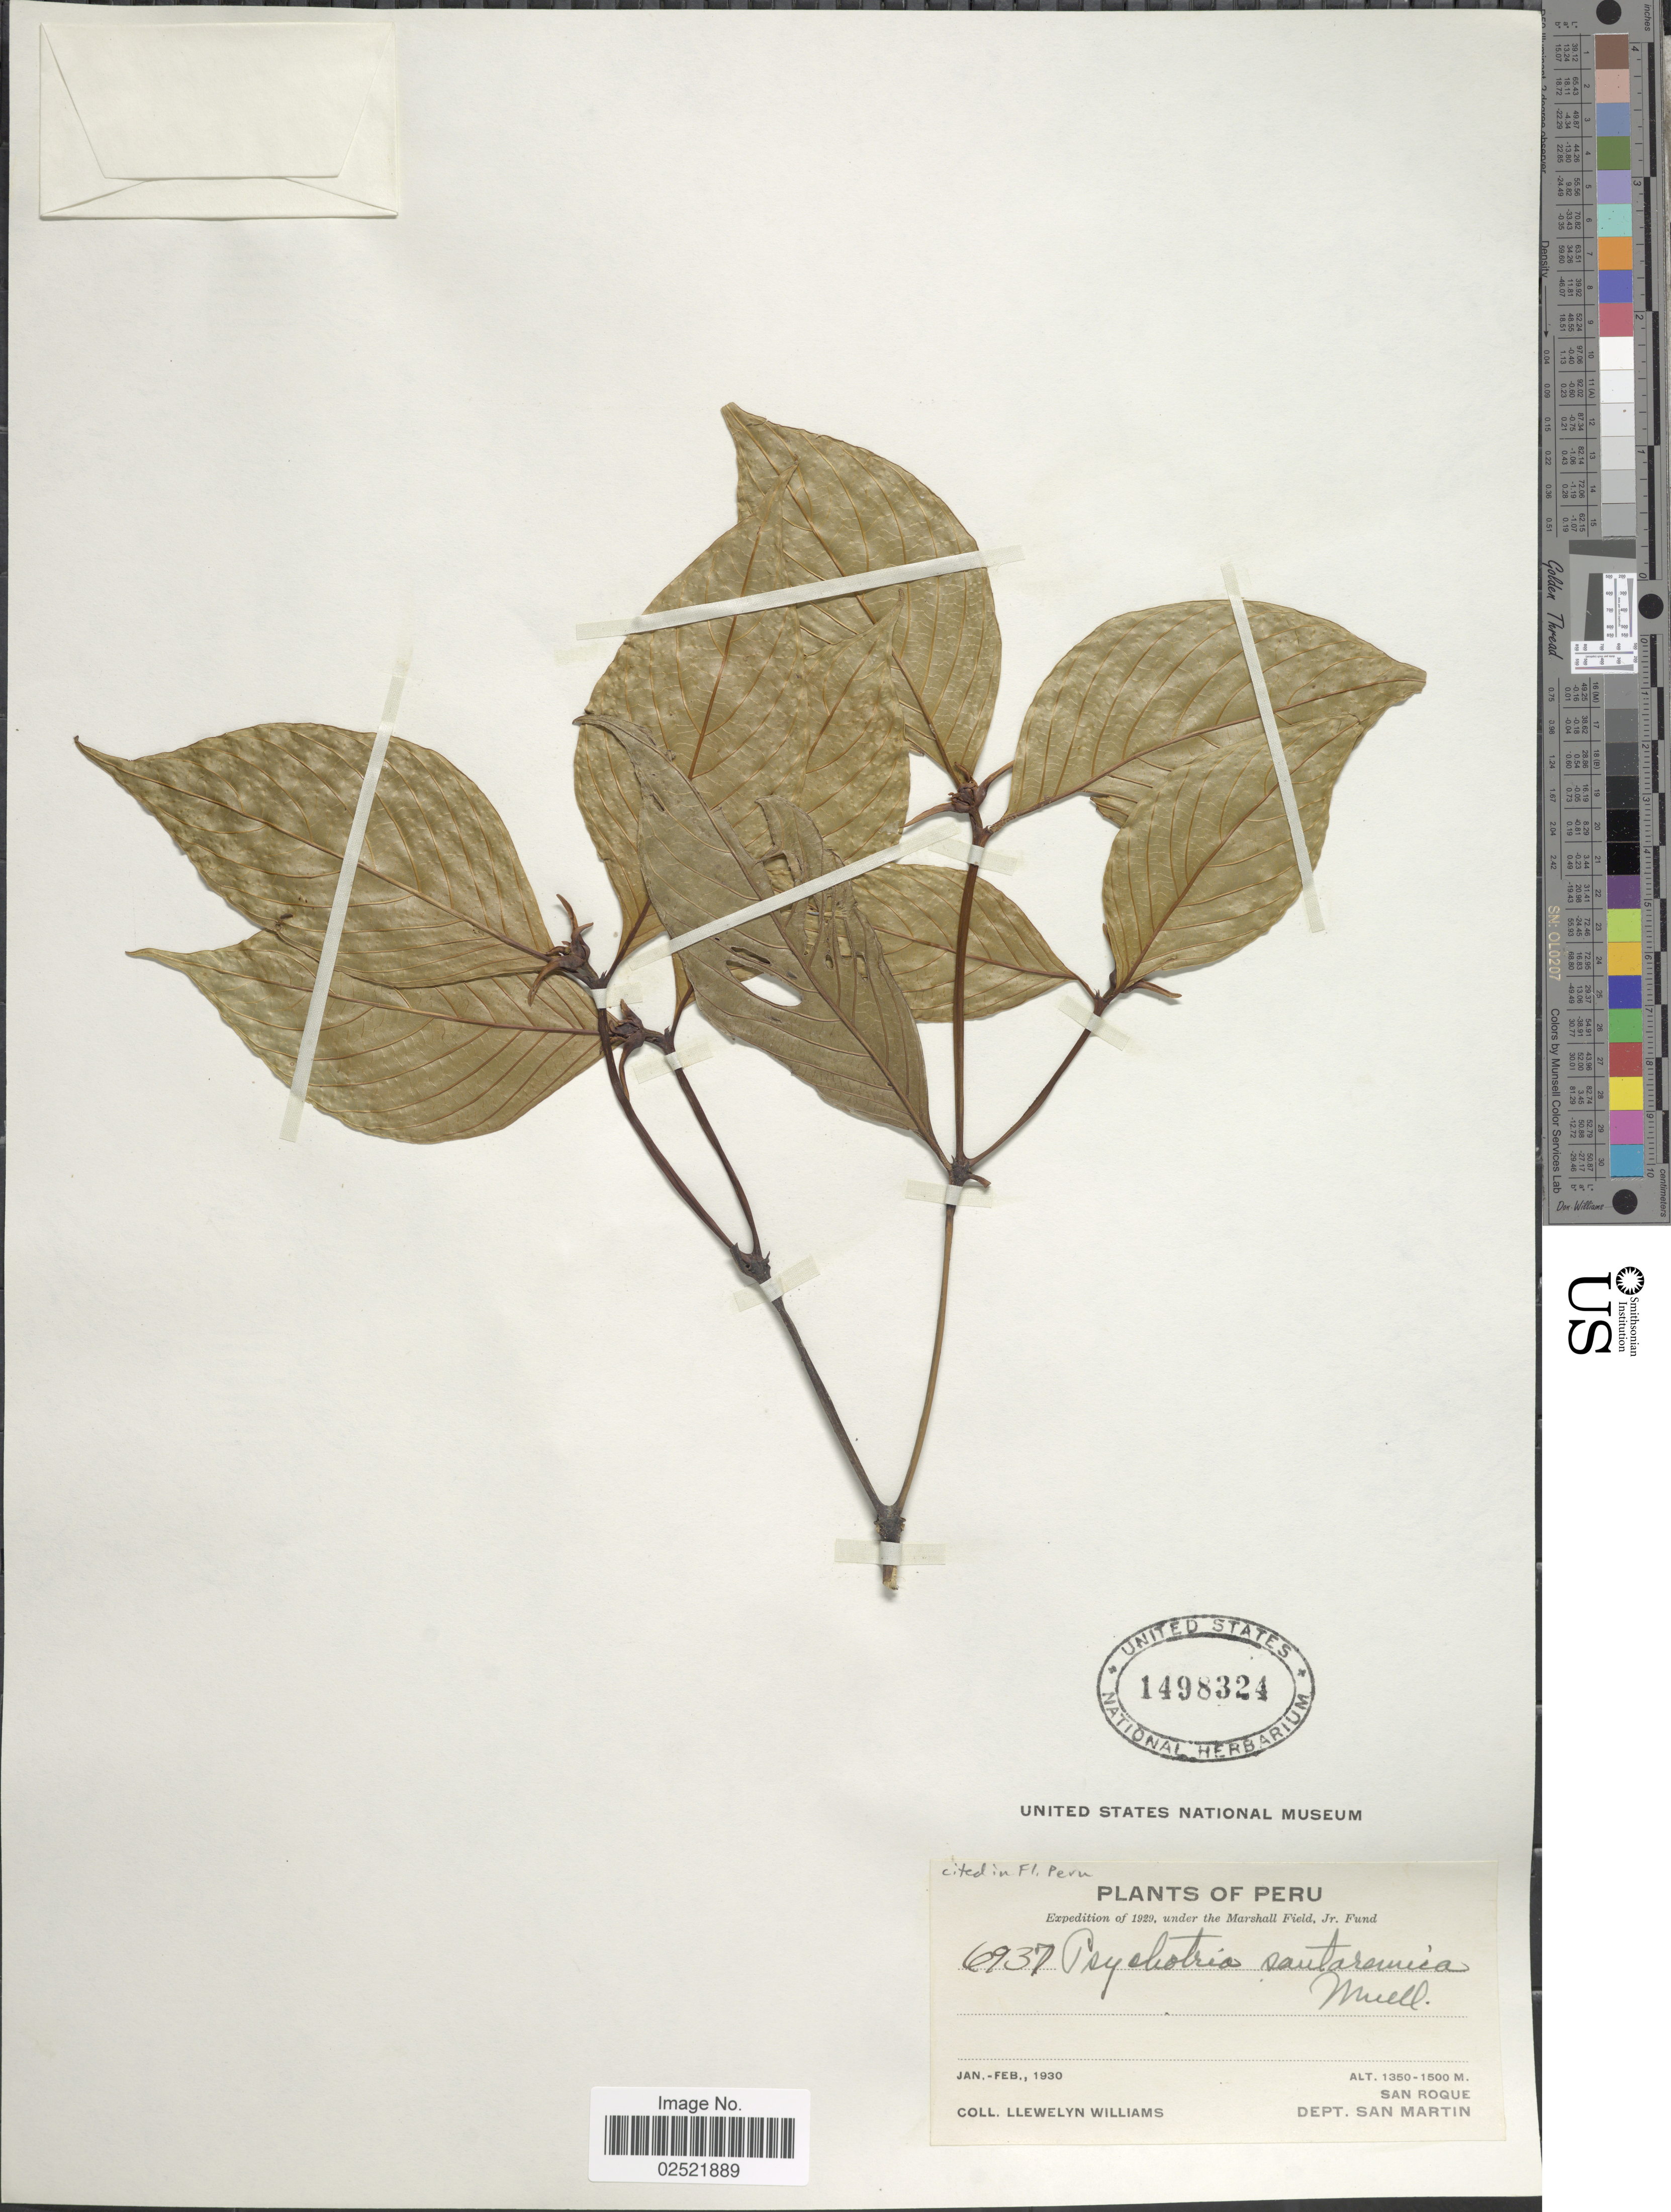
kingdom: Plantae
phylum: Tracheophyta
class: Magnoliopsida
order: Gentianales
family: Rubiaceae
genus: Psychotria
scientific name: Psychotria santaremica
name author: Müll. Arg.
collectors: Ll. Williams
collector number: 6937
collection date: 1930-01/1930-02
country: Peru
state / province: San Martín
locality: San Roque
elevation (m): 1350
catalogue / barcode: US 1498324